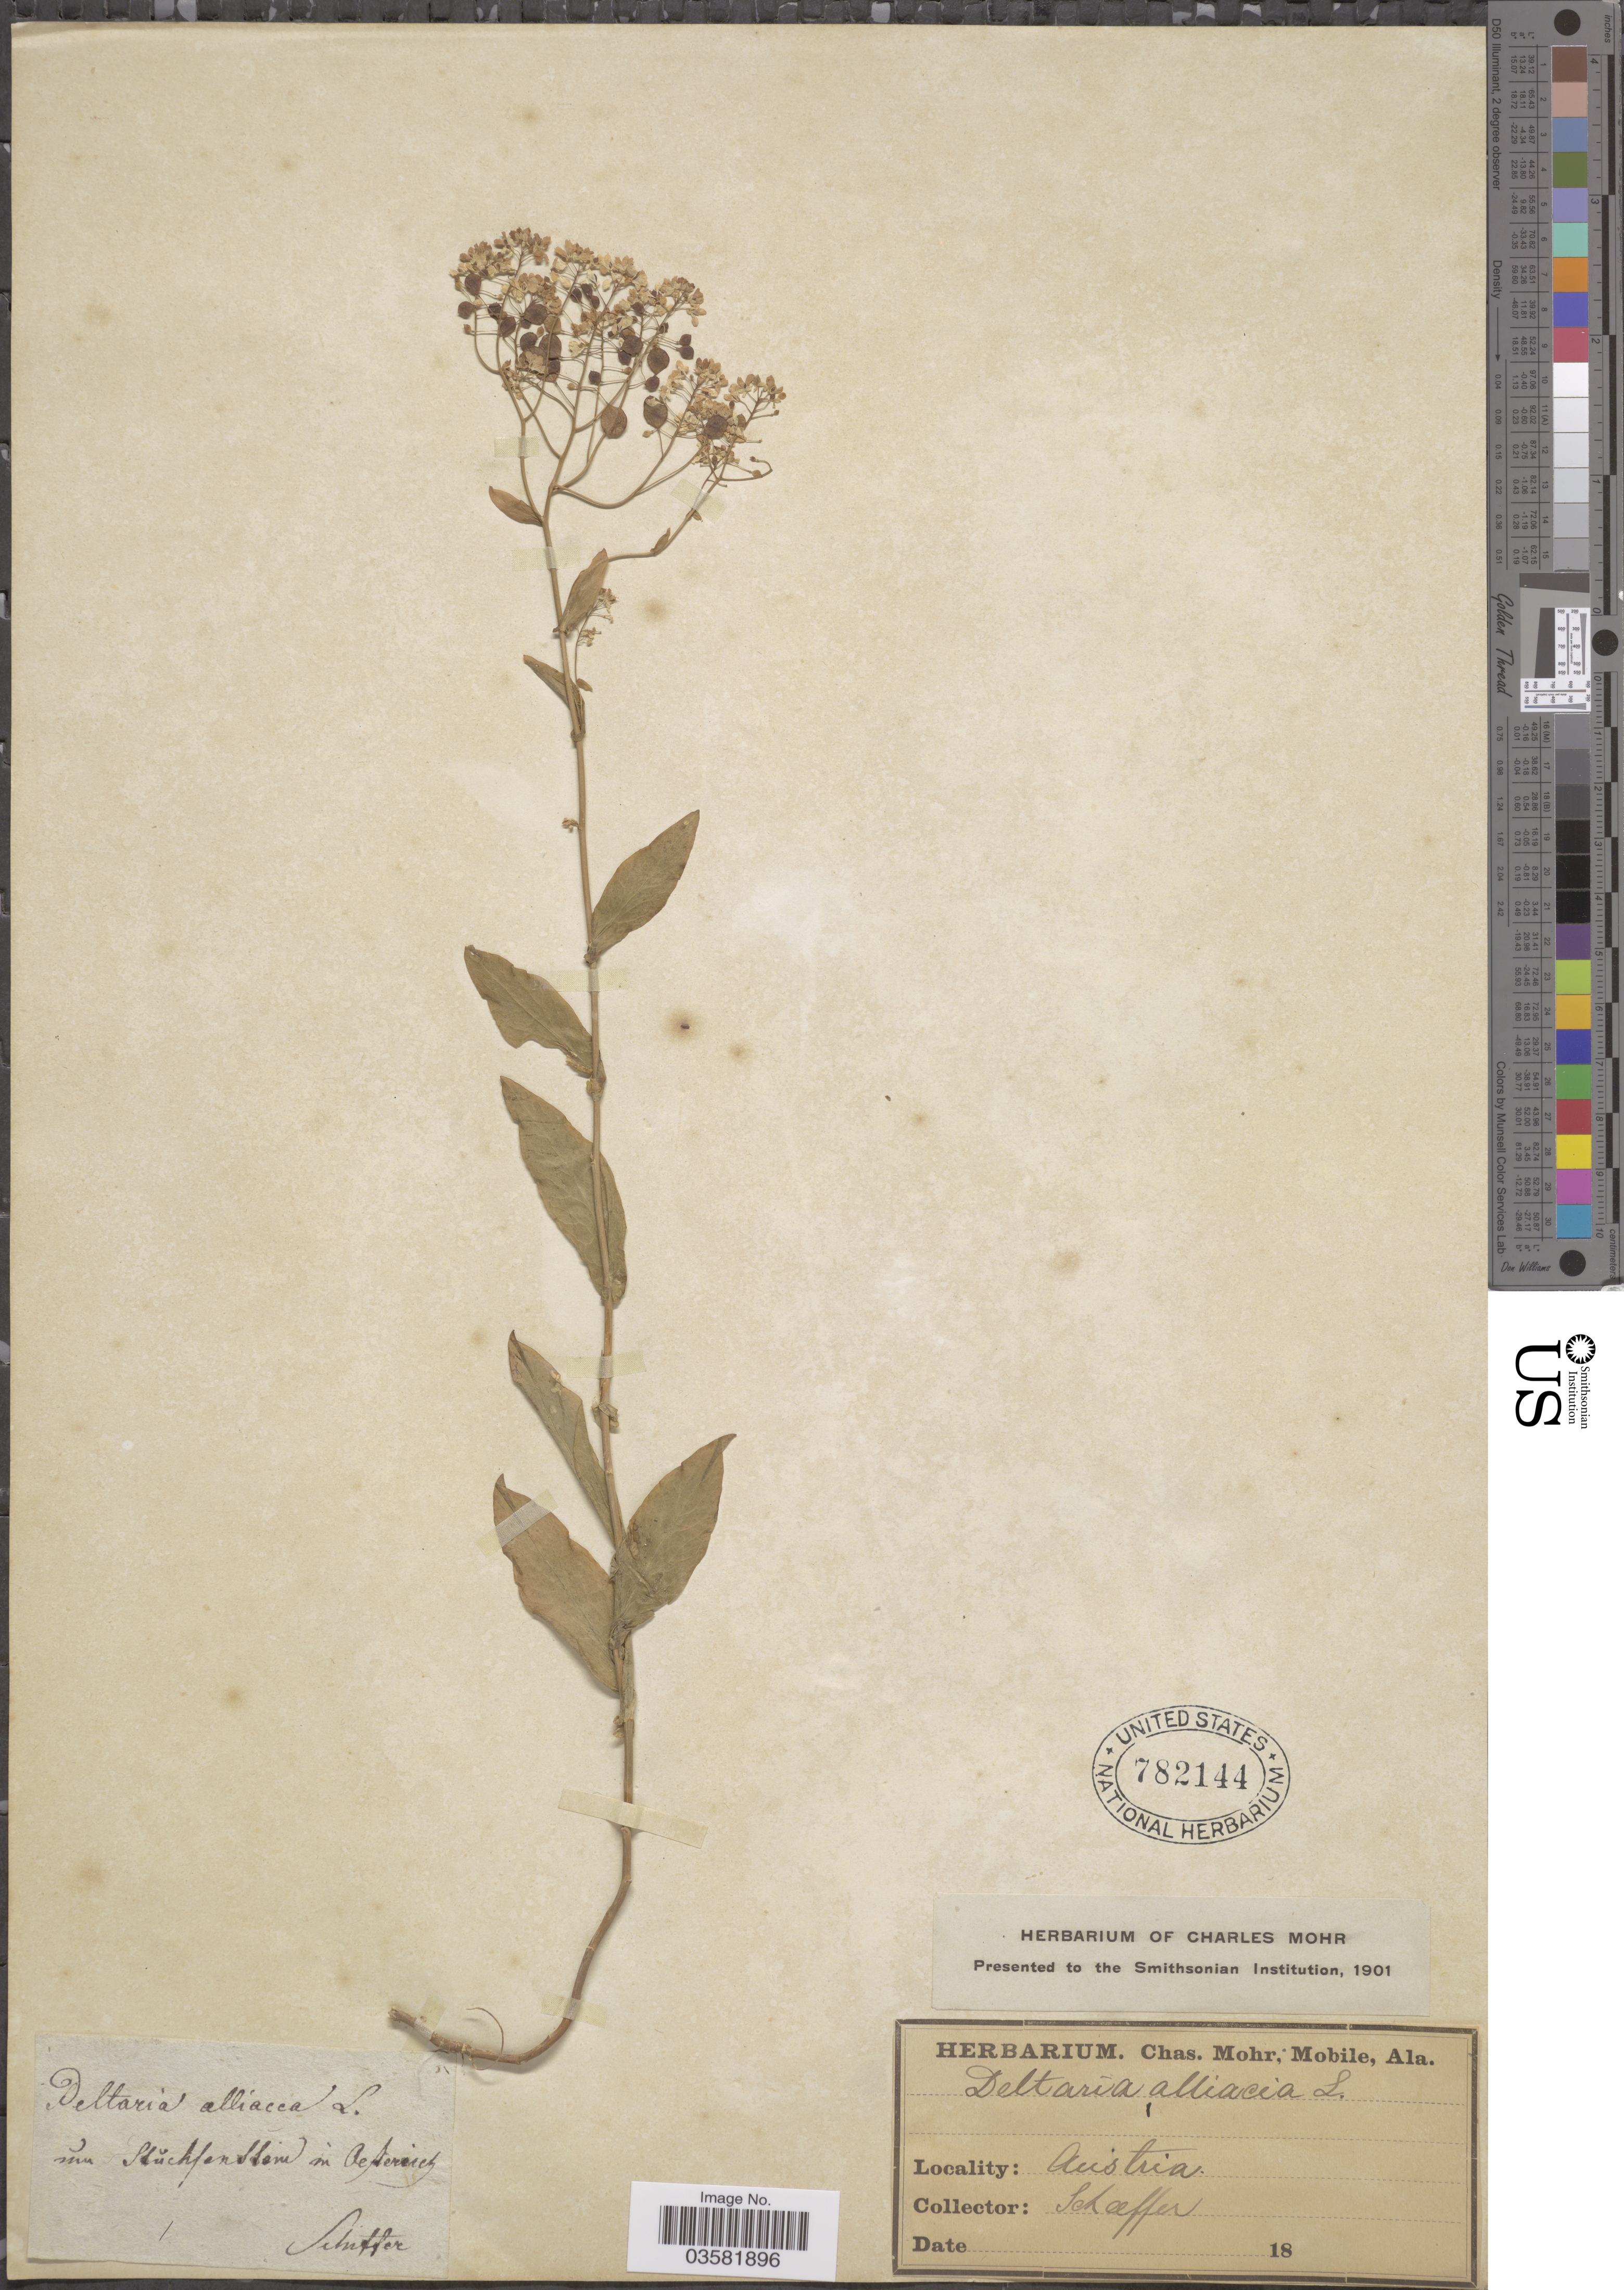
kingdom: Plantae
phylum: Tracheophyta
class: Magnoliopsida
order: Brassicales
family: Brassicaceae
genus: Thlaspi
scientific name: Thlaspi alliaceum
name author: L.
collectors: Schiffer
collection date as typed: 18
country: Austria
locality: [illegible text] Plŭchfenssem[interpreted] in Oesterreich.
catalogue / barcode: US 782144